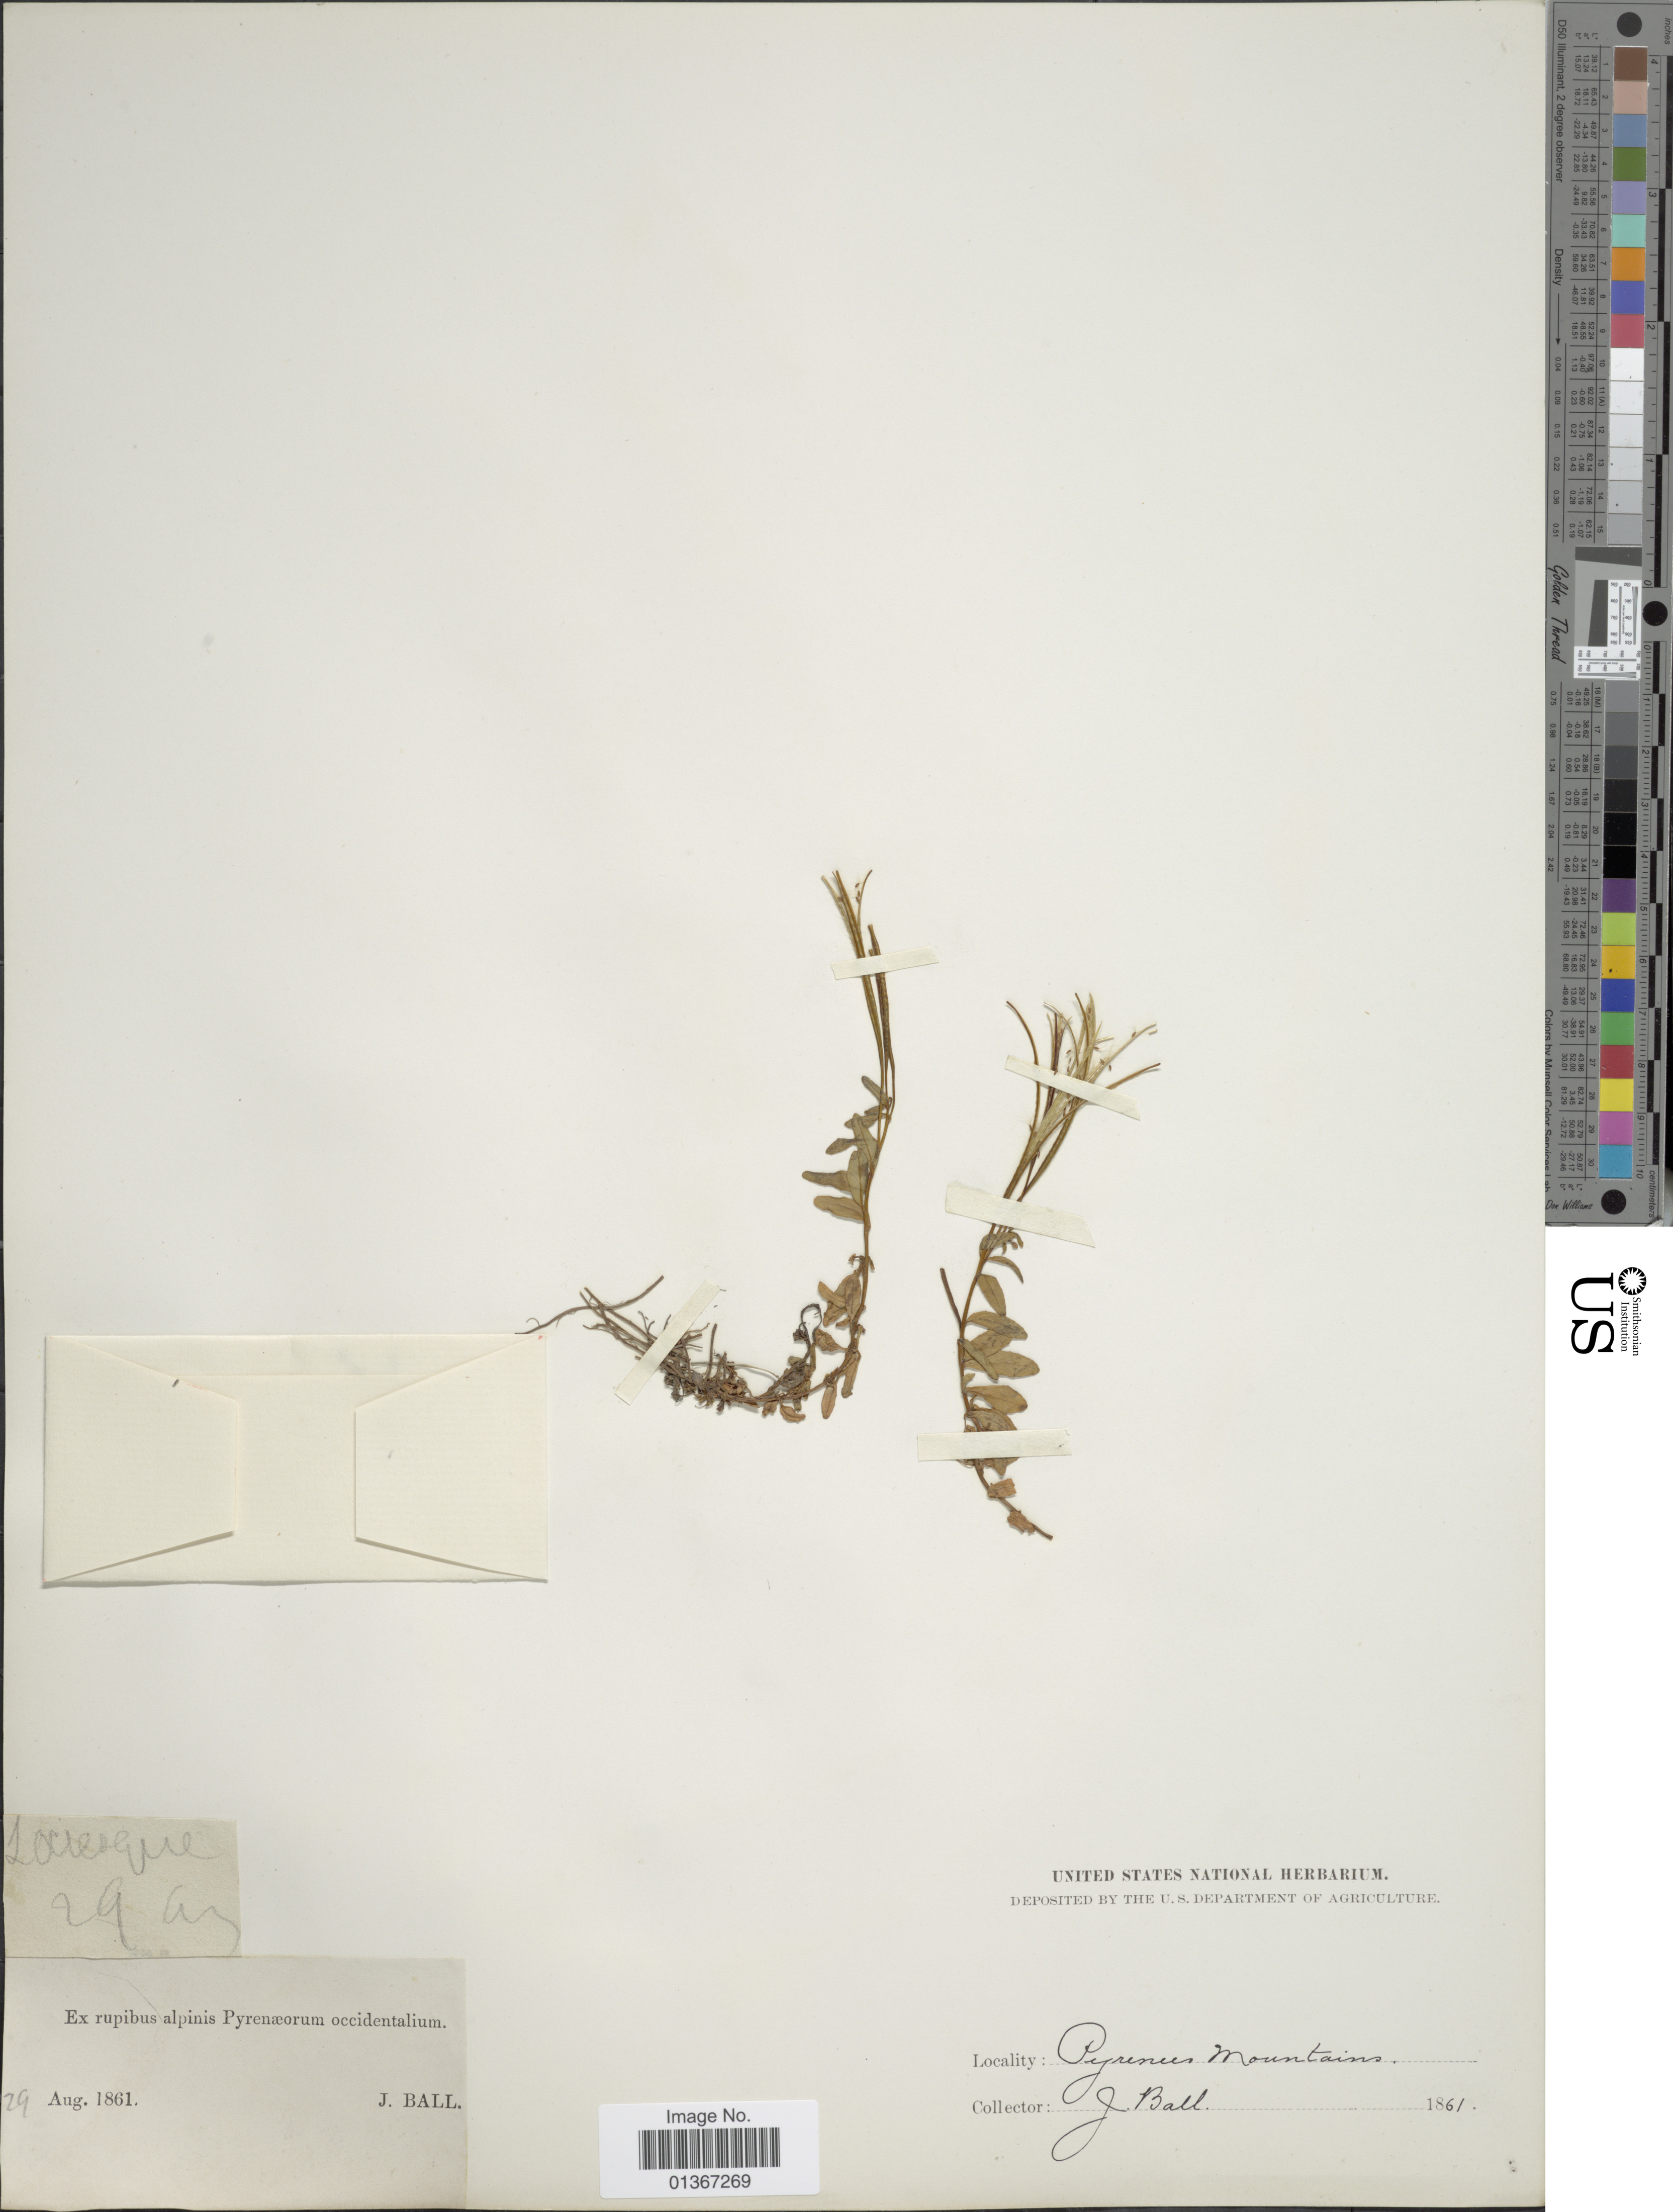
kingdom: Plantae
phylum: Tracheophyta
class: Magnoliopsida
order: Myrtales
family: Onagraceae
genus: Epilobium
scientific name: Epilobium sp.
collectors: J. Ball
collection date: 1861-08-29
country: France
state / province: Occitanie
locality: Ex rupibus alpinis Pyrenæorum occidentalium. Pyrenees Mountains